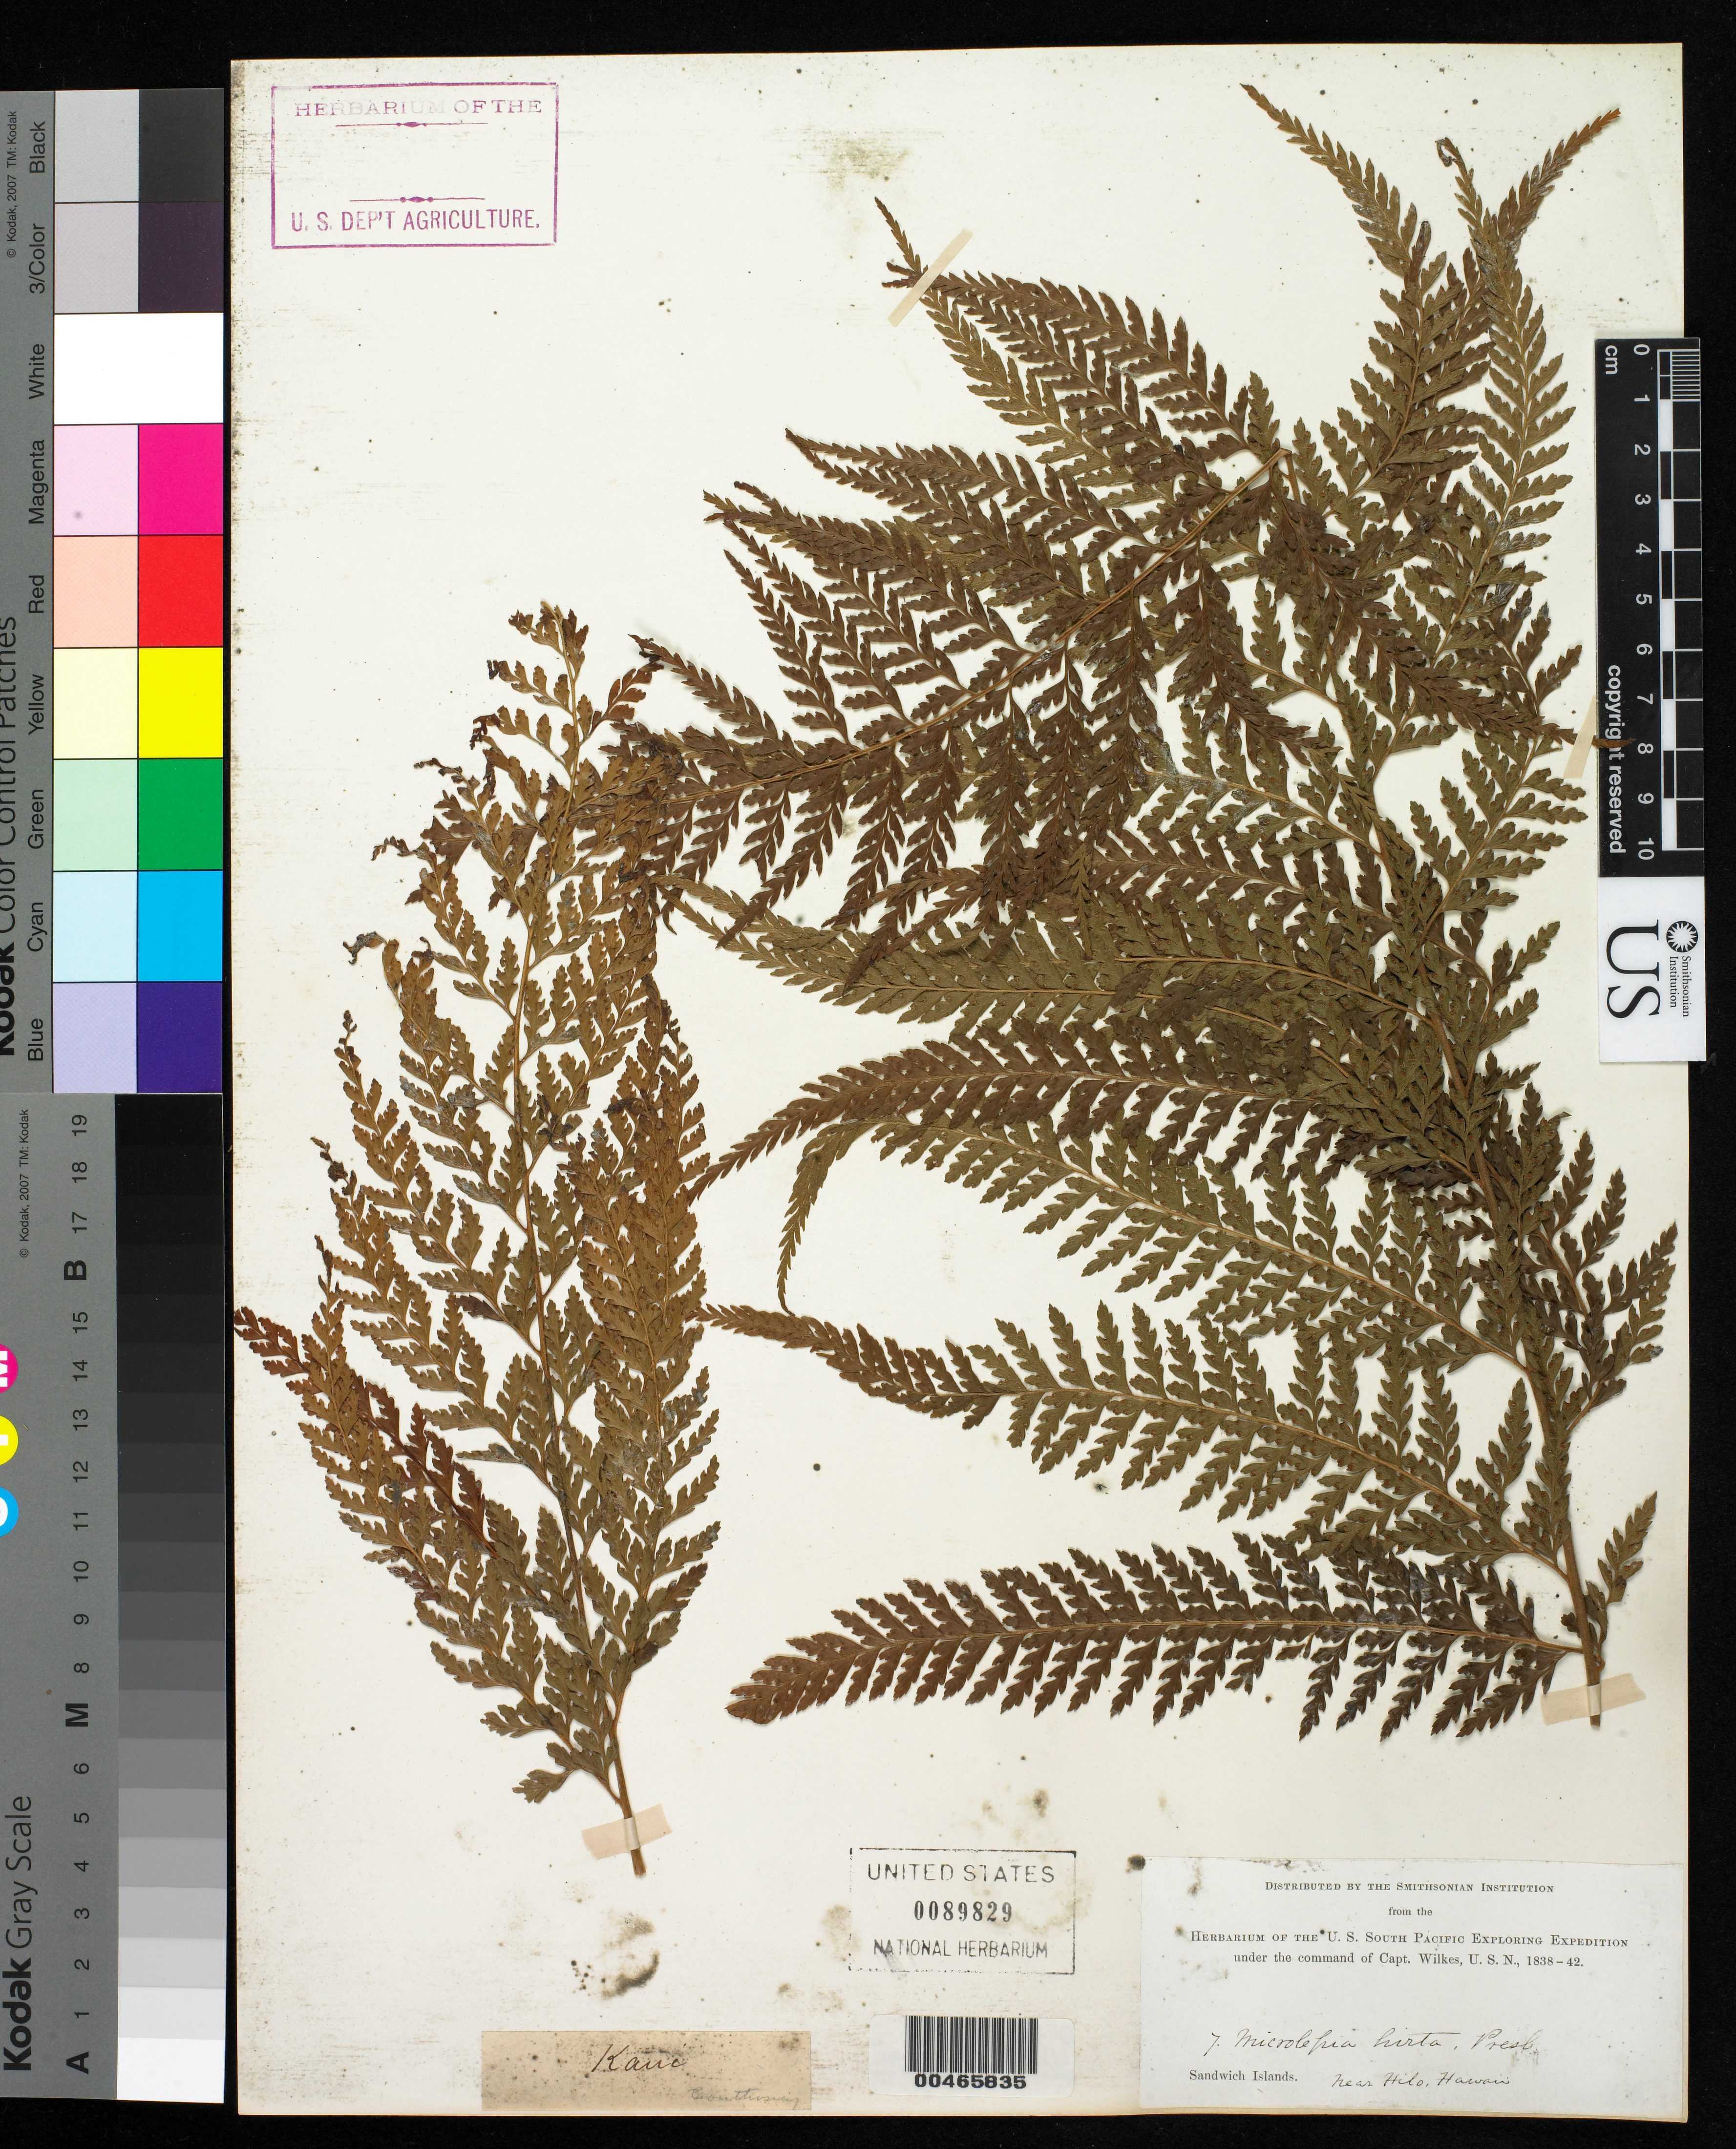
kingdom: Plantae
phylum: Tracheophyta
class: Polypodiopsida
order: Polypodiales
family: Dennstaedtiaceae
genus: Microlepia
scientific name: Microlepia strigosa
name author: (Thunb.) J. Presl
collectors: Wilkes Explor. Exped.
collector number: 7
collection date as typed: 1838 to -- --- 1842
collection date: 1838/1842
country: United States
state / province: Hawaii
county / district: Hawaii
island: Hawaii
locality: Sandwich Islands, near Hilo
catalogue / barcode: US 89829